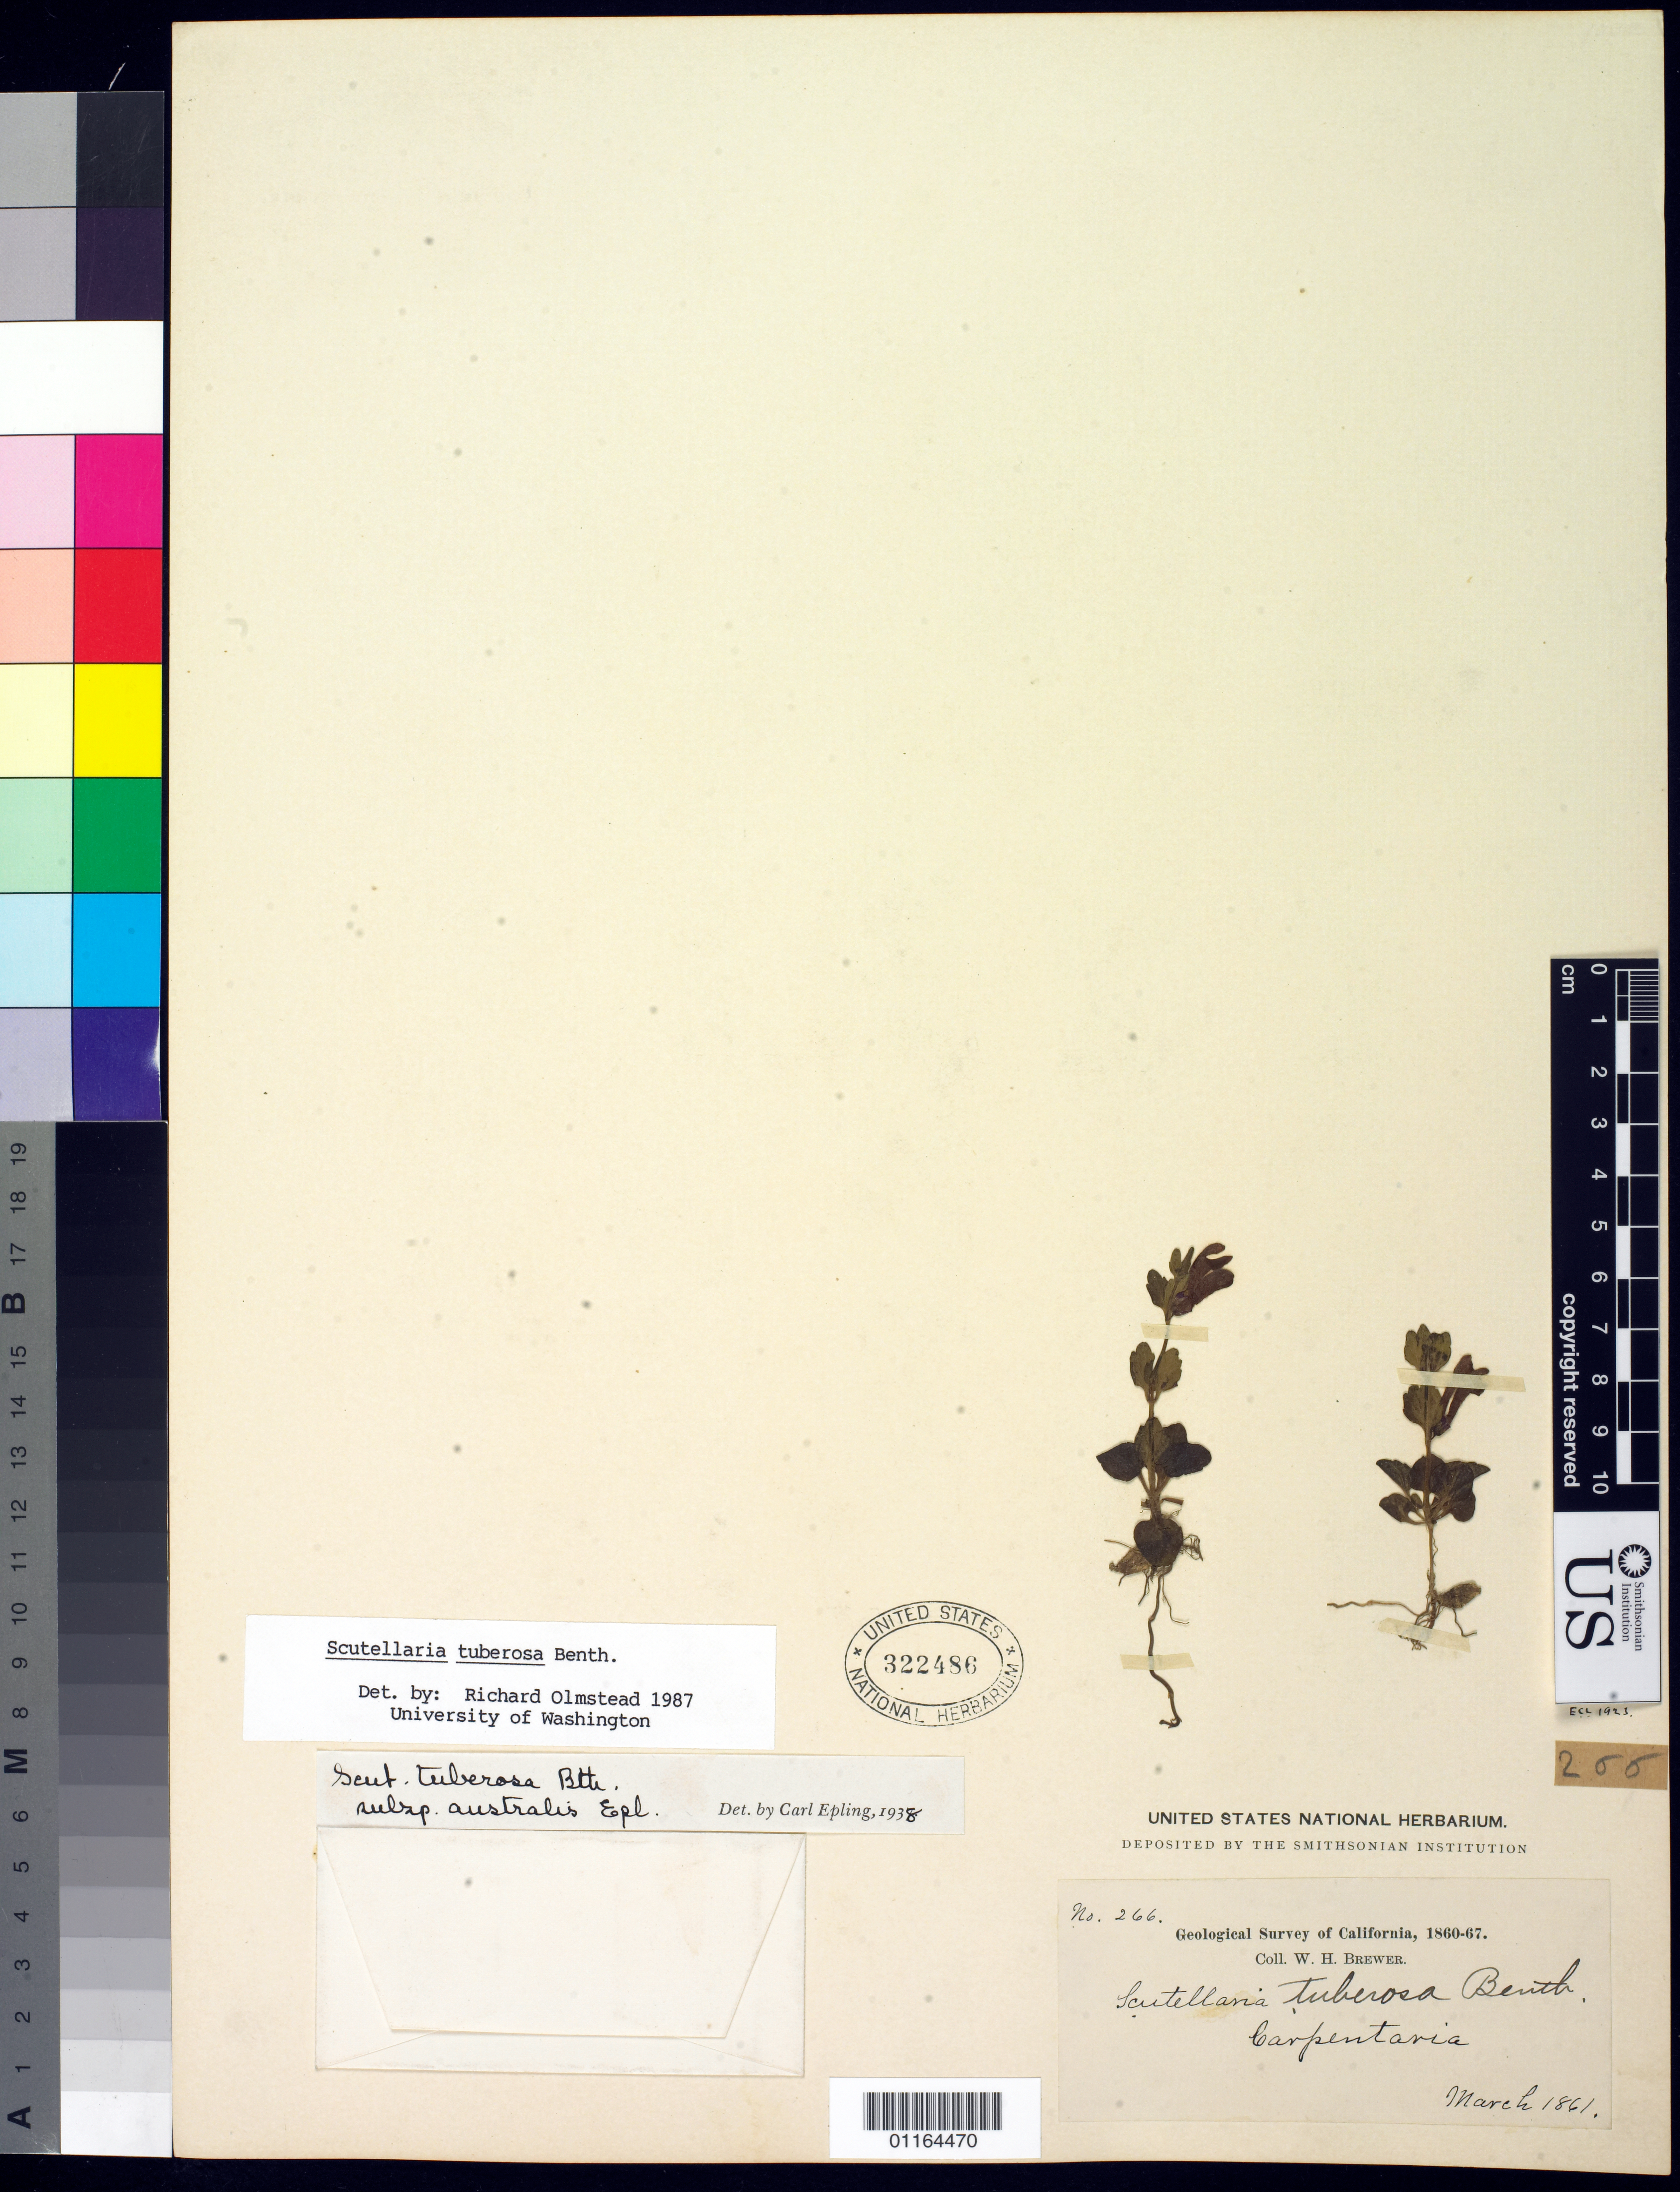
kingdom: Plantae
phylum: Tracheophyta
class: Magnoliopsida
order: Lamiales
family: Lamiaceae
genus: Scutellaria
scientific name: Scutellaria tuberosa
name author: Benth.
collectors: W. H. Brewer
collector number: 266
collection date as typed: Mar 1861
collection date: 1861-03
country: United States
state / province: California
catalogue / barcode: US 322486